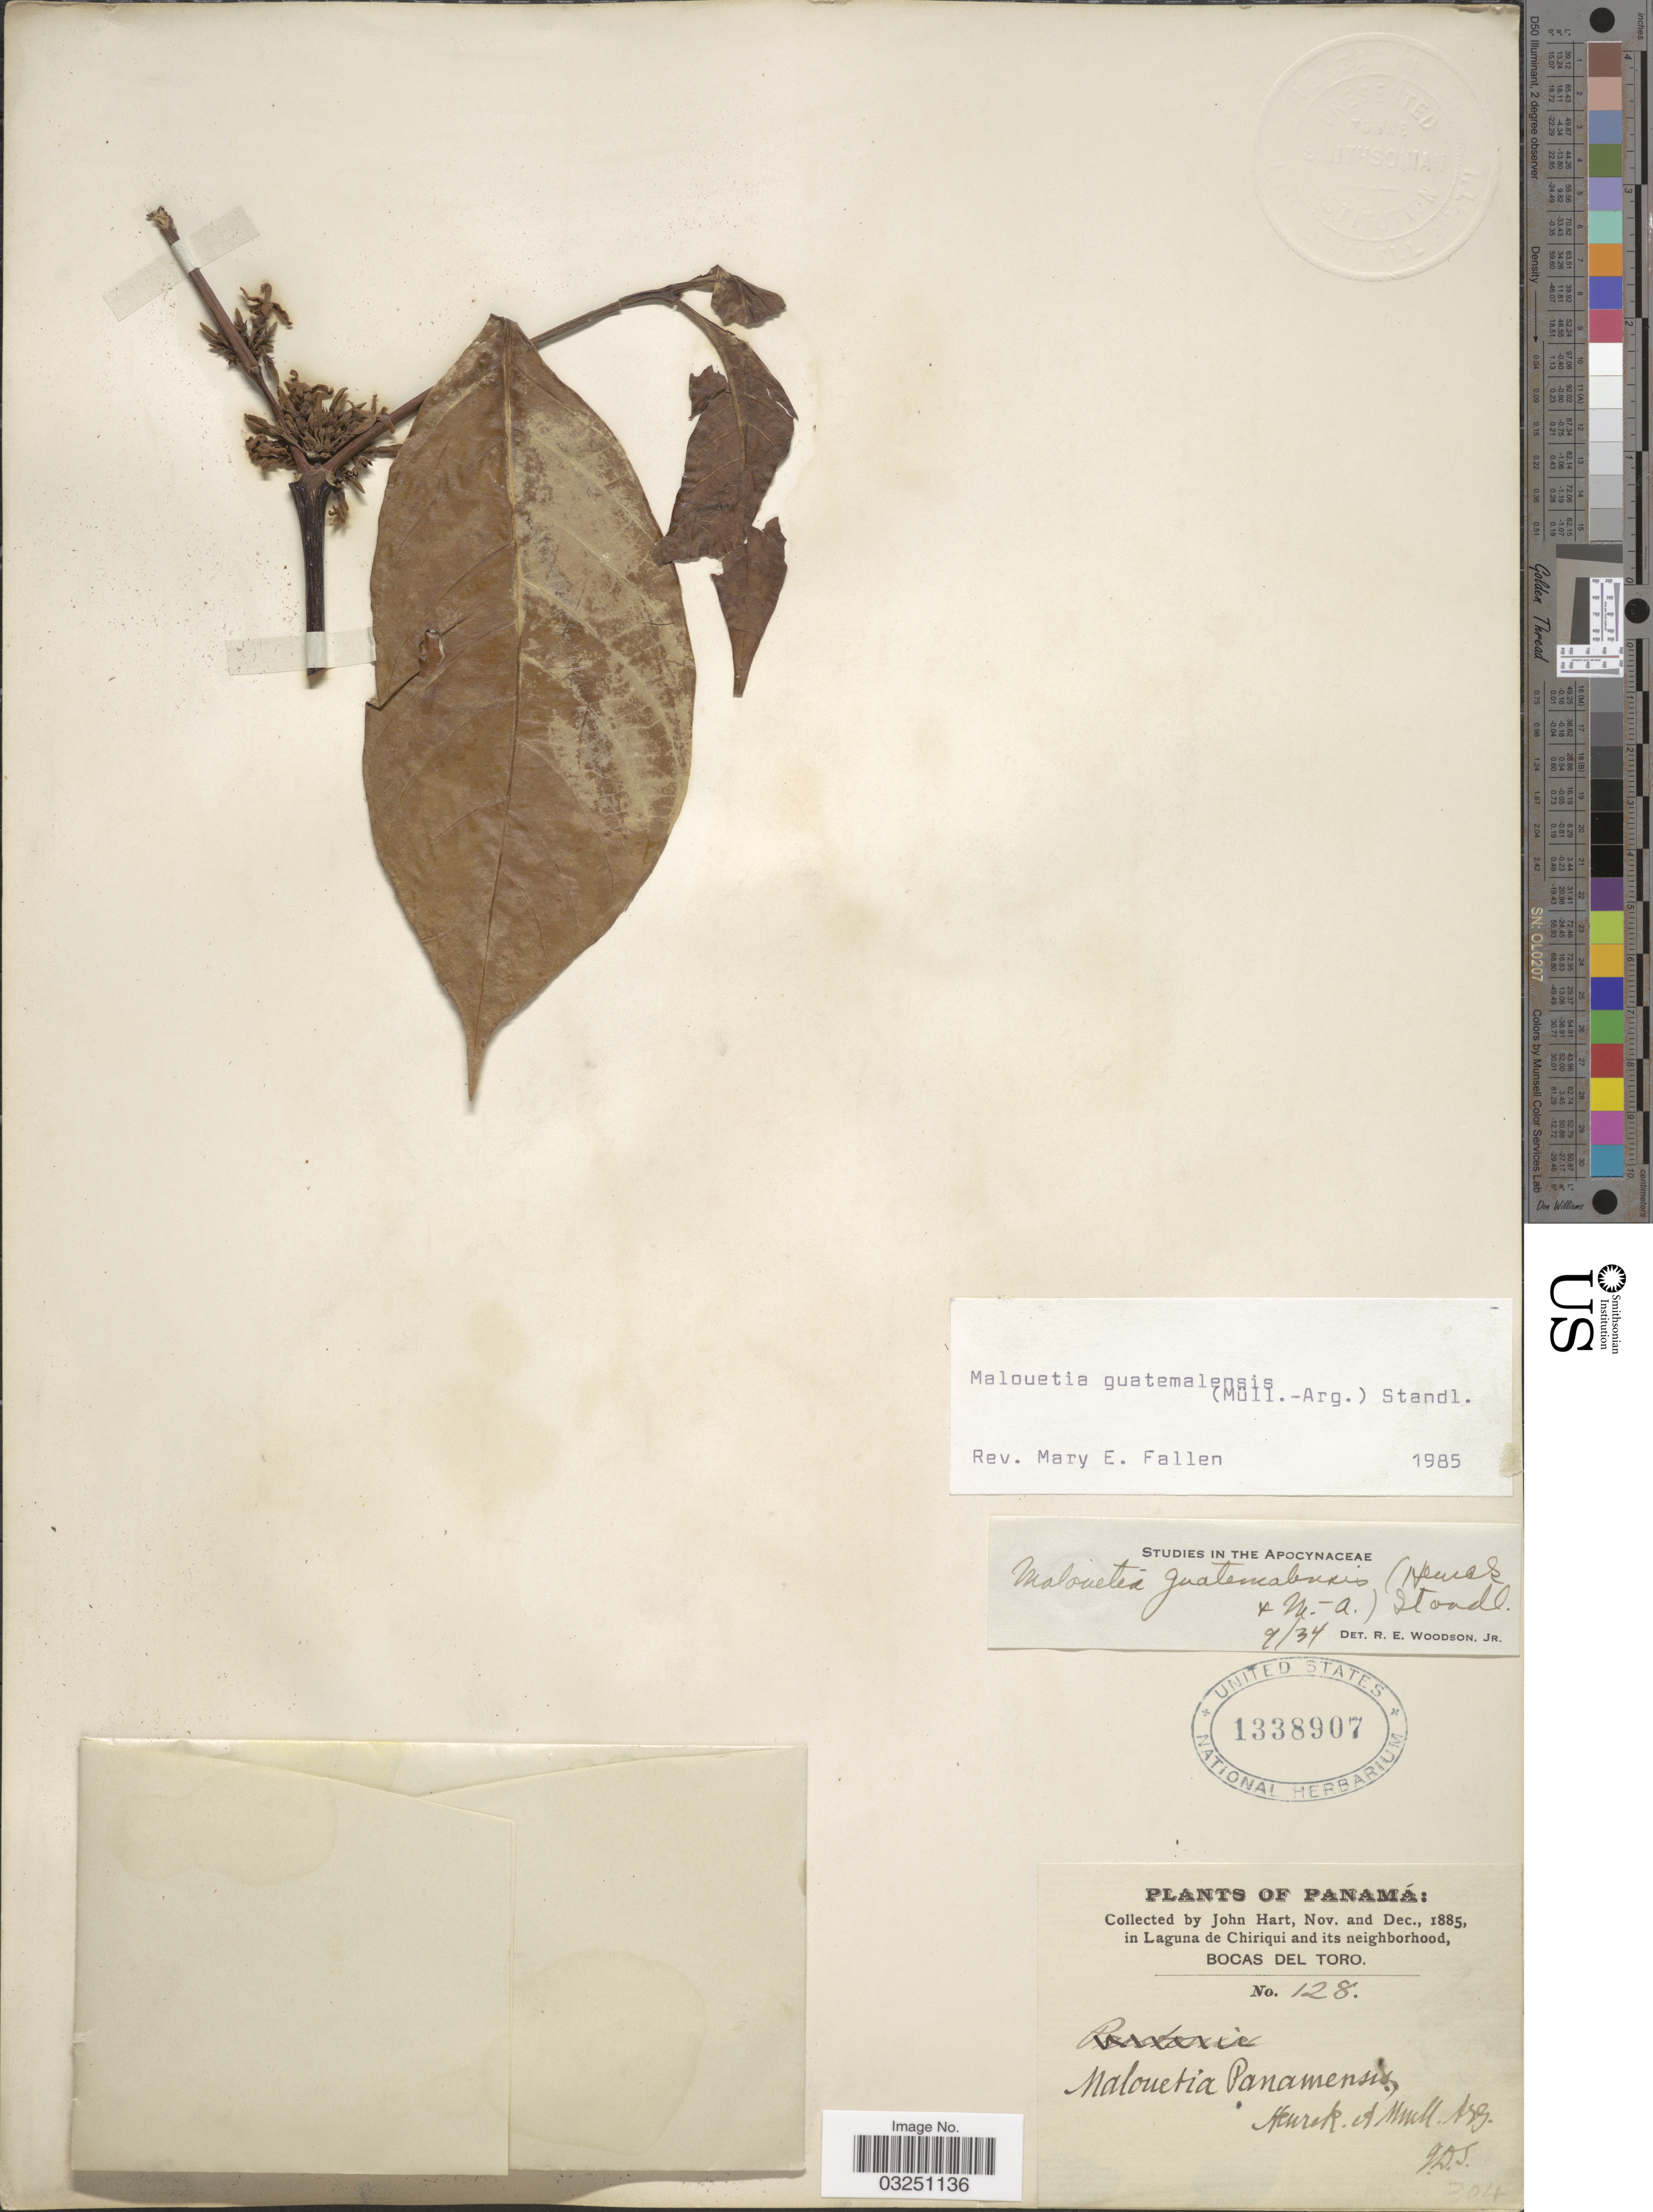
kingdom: Plantae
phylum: Tracheophyta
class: Magnoliopsida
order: Gentianales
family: Apocynaceae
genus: Malouetia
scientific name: Malouetia guatemalensis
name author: (Müll. Arg.) Standl.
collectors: J. Hart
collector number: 128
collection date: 1885-11/1885-12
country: Panama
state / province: Bocas del Toro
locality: In Laguna de Chiriqui and its neighborhood, Bocas del Toro.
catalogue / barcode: US 1338907